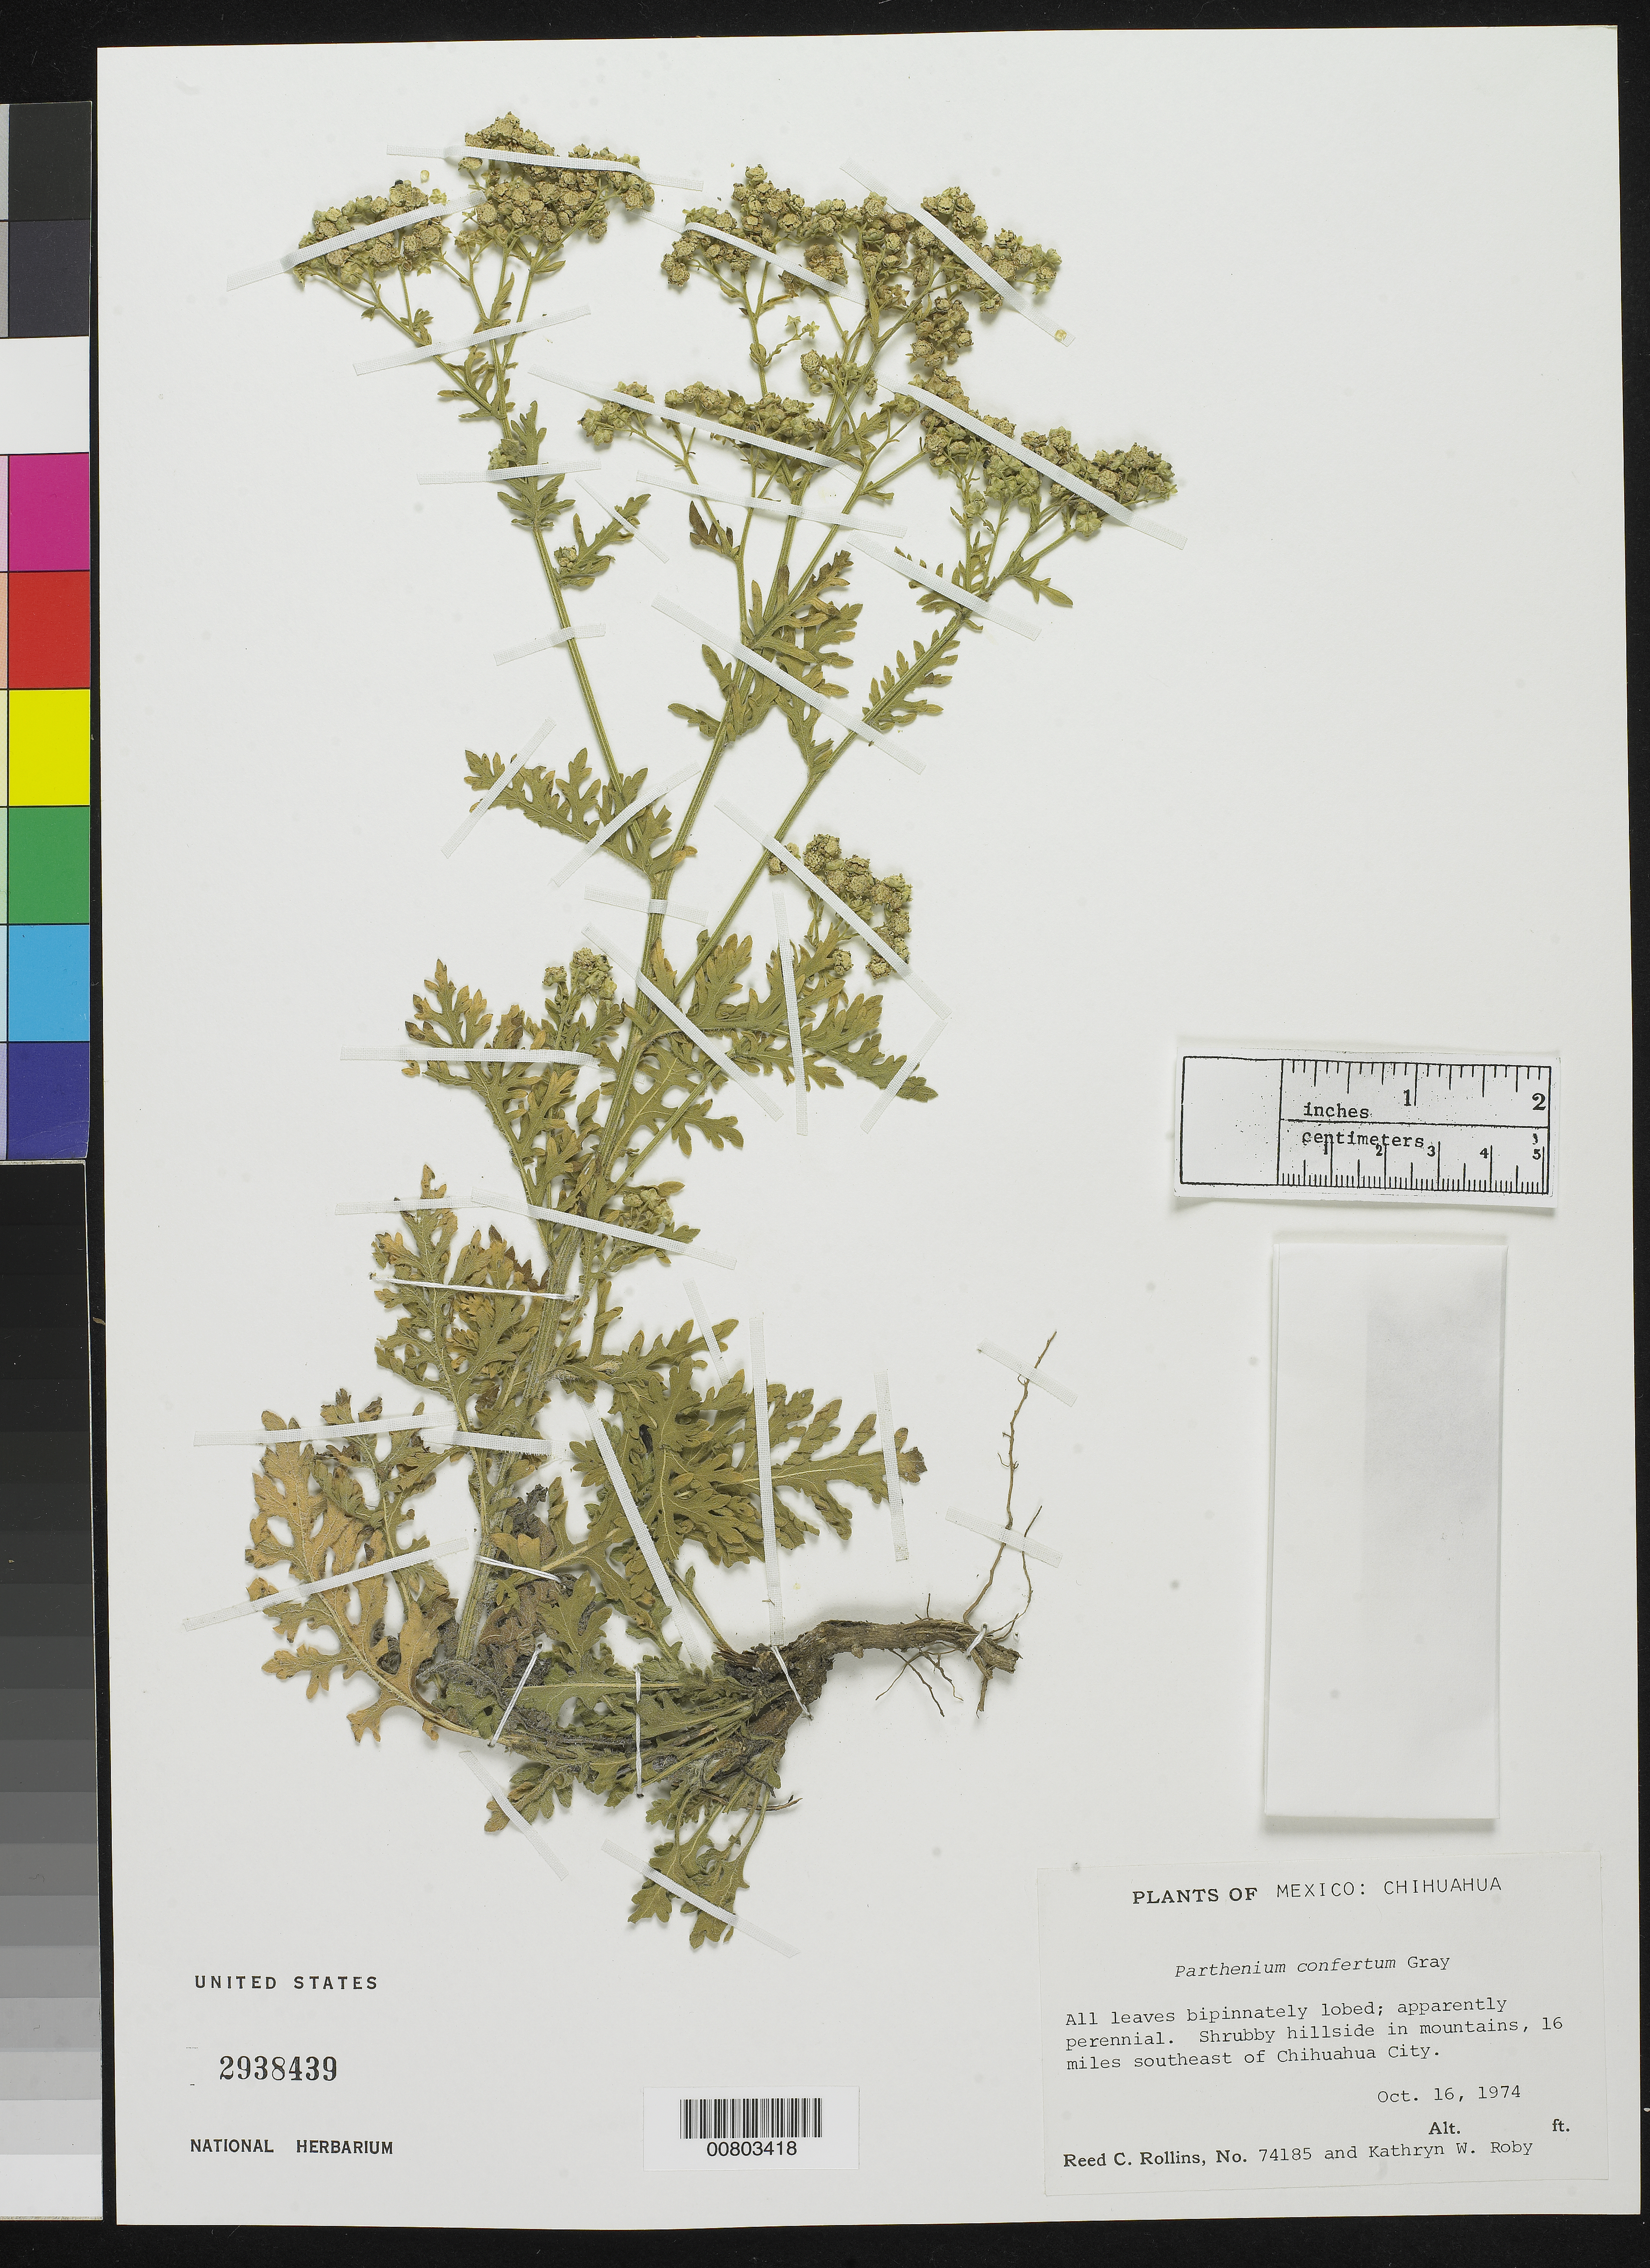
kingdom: Plantae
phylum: Tracheophyta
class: Magnoliopsida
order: Asterales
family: Asteraceae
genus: Parthenium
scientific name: Parthenium confertum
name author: A. Gray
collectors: R. C. Rollins & K. W. Roby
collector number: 74185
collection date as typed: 16 Oct 1974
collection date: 1974-10-16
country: Mexico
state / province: Chihuahua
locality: Mountains 16 miles southeast of Chihuahua City.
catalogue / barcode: US 2938439